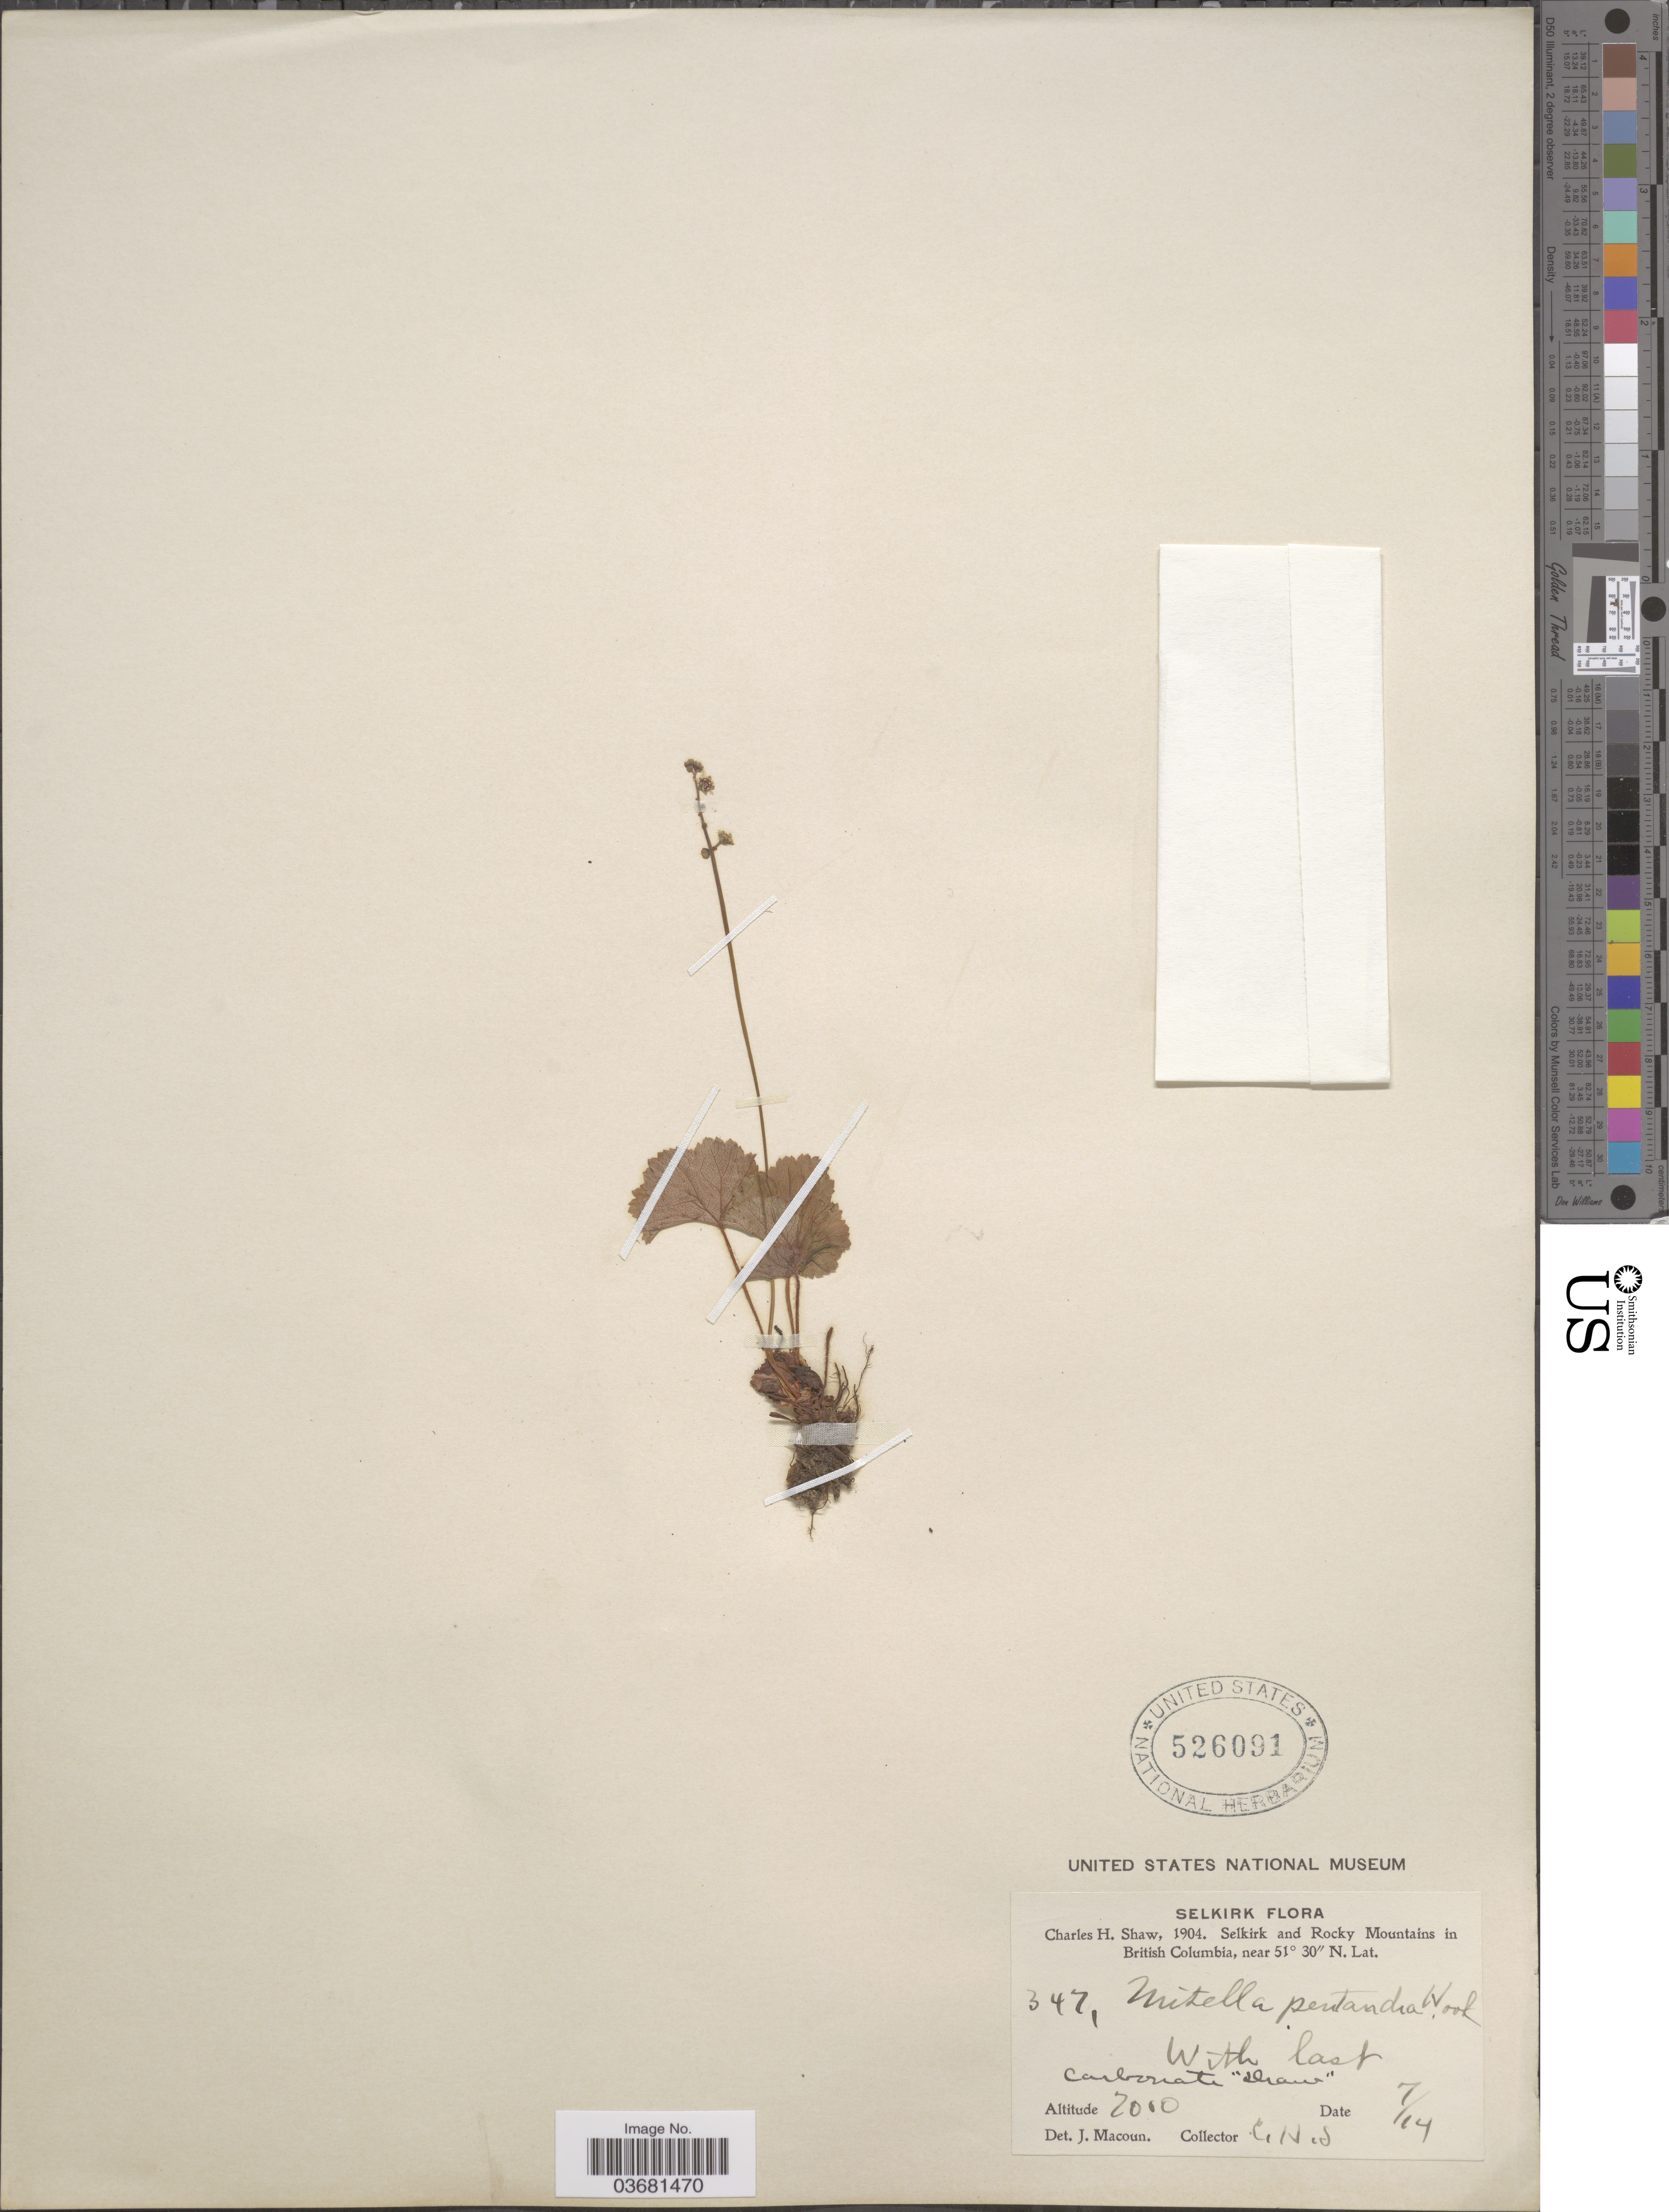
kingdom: Plantae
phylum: Tracheophyta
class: Magnoliopsida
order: Saxifragales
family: Saxifragaceae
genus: Mitella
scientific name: Mitella pentandra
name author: Hook.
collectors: C. H. Shaw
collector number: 347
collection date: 1904-07-14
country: Canada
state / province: British Columbia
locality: Selkirk. Selkirk and Rocky Mountain.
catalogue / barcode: US 526091